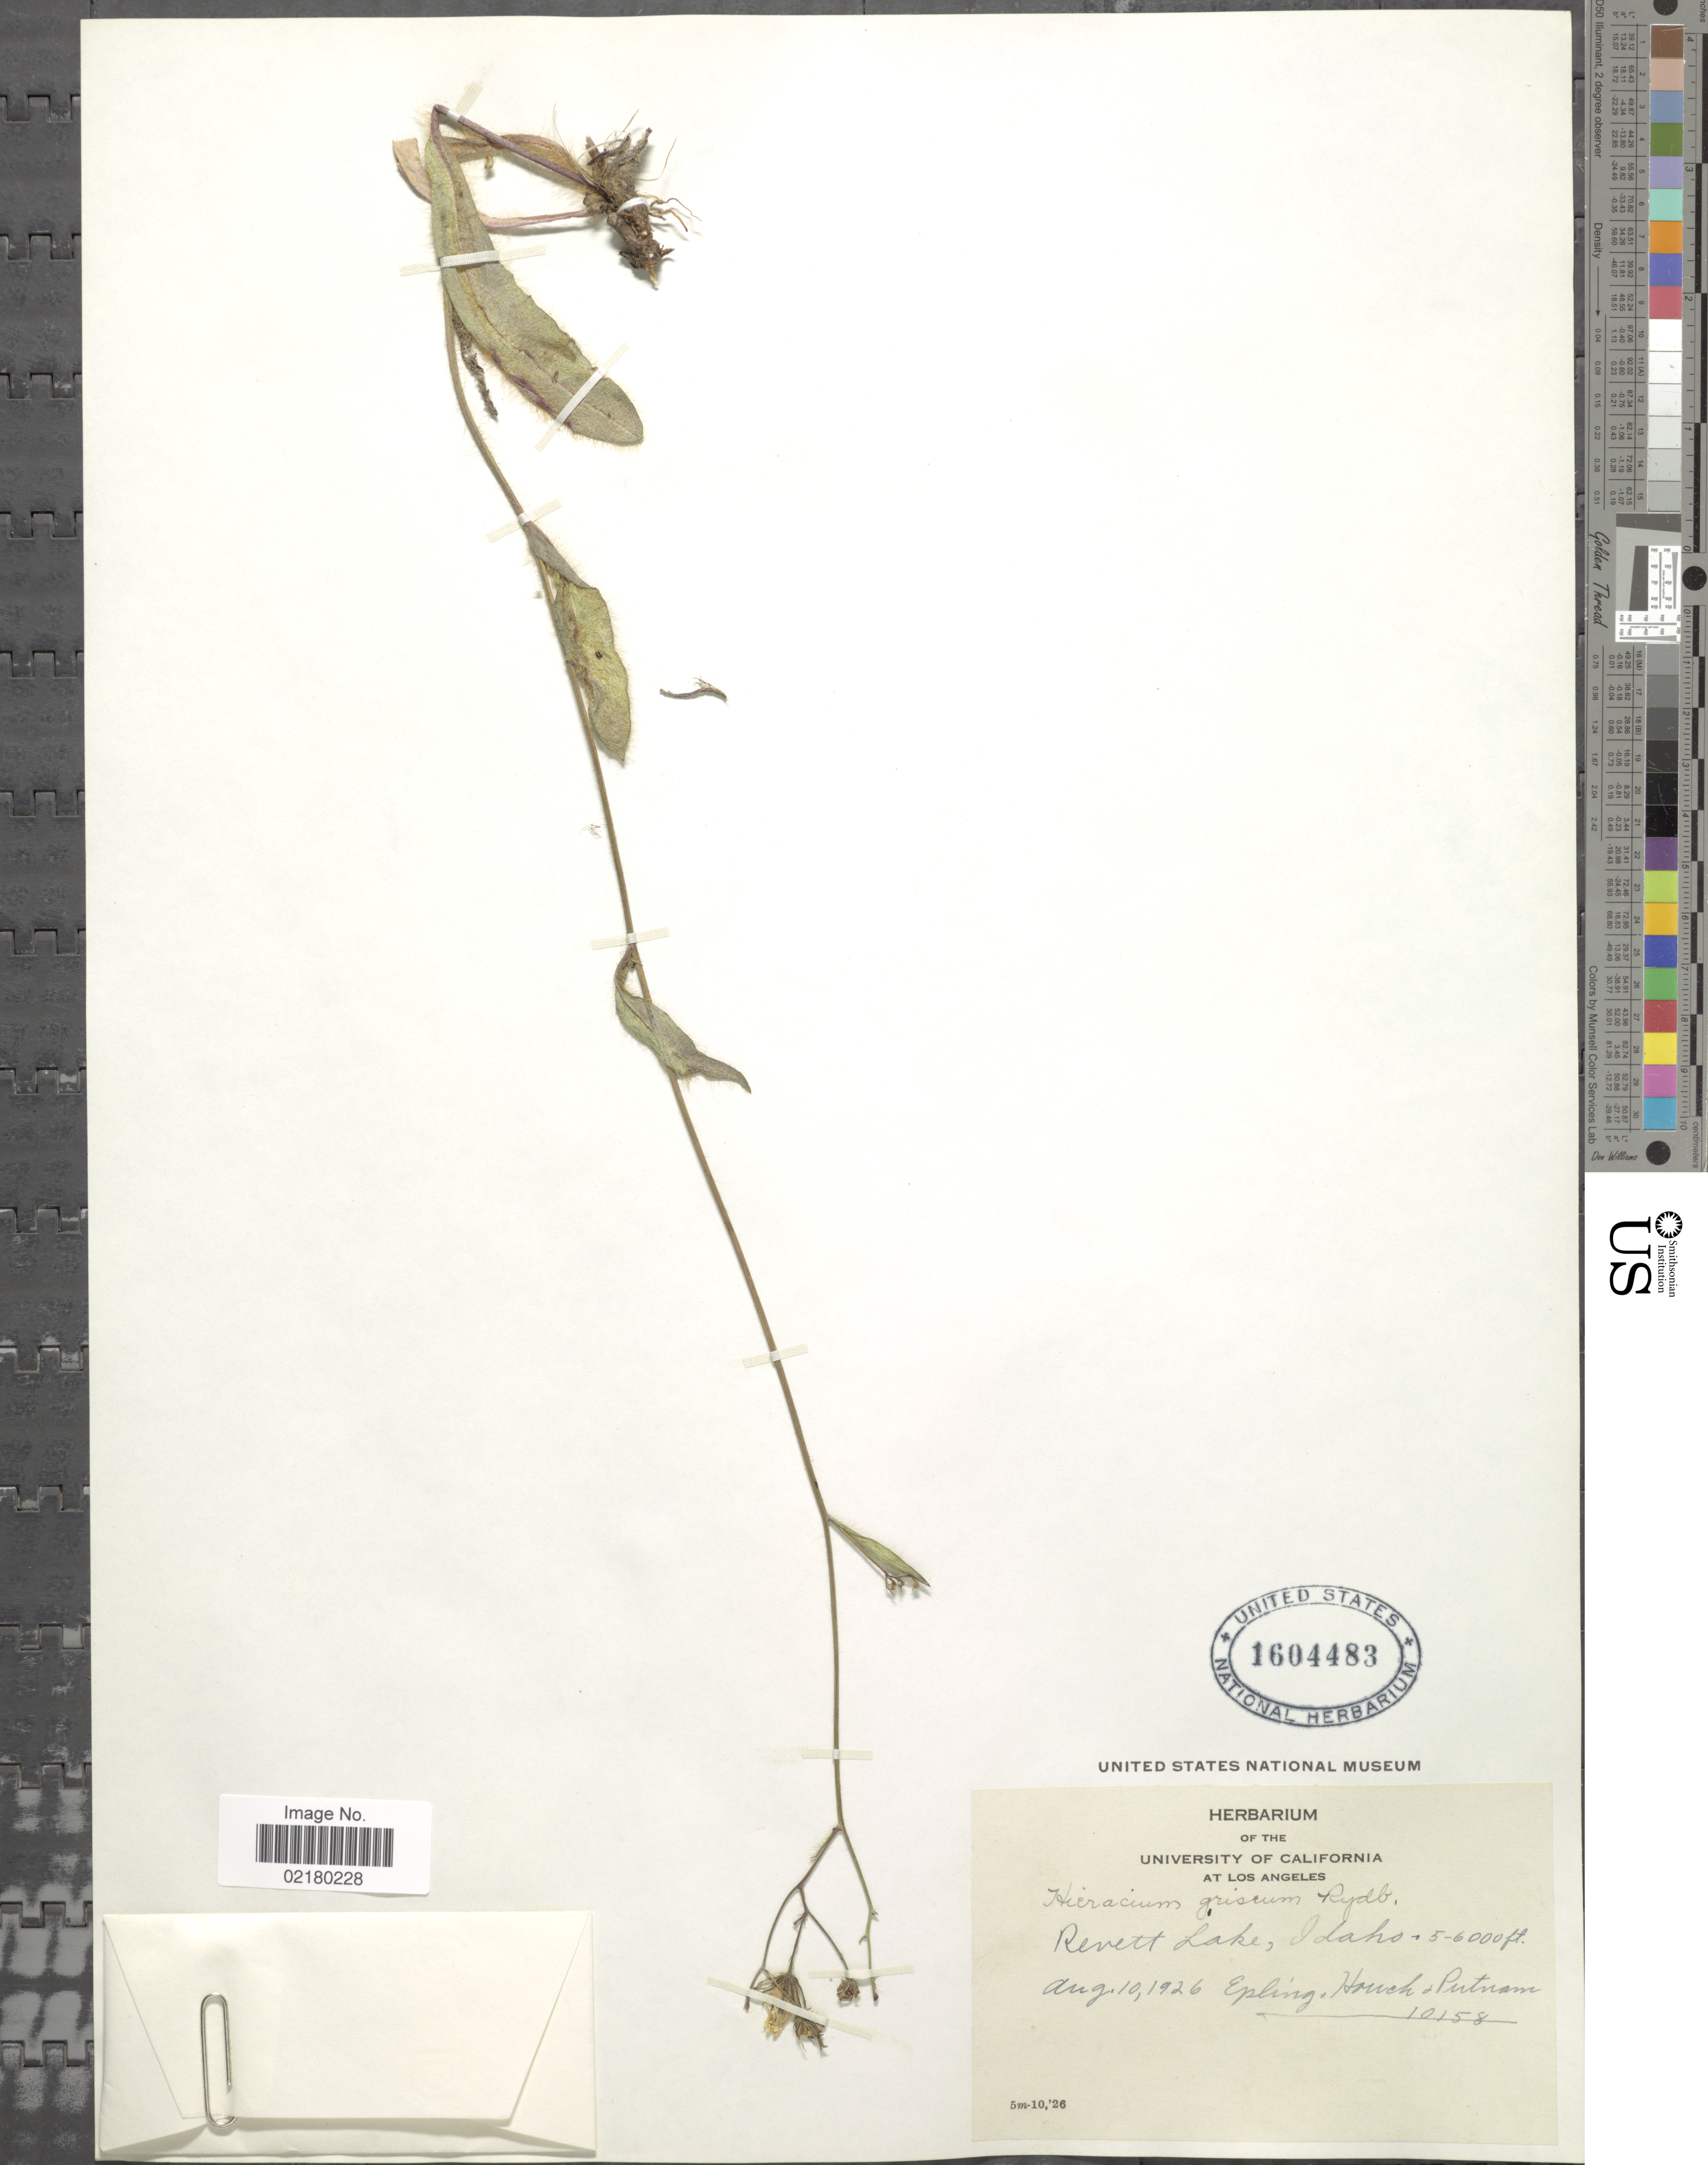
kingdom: Plantae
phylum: Tracheophyta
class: Magnoliopsida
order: Asterales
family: Asteraceae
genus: Hieracium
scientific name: Hieracium griseum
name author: Rydb.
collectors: -- Epling, -. Hauch & Putnam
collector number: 10158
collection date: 1926-08-10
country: United States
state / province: Idaho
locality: Revett Lake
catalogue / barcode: US 1604483